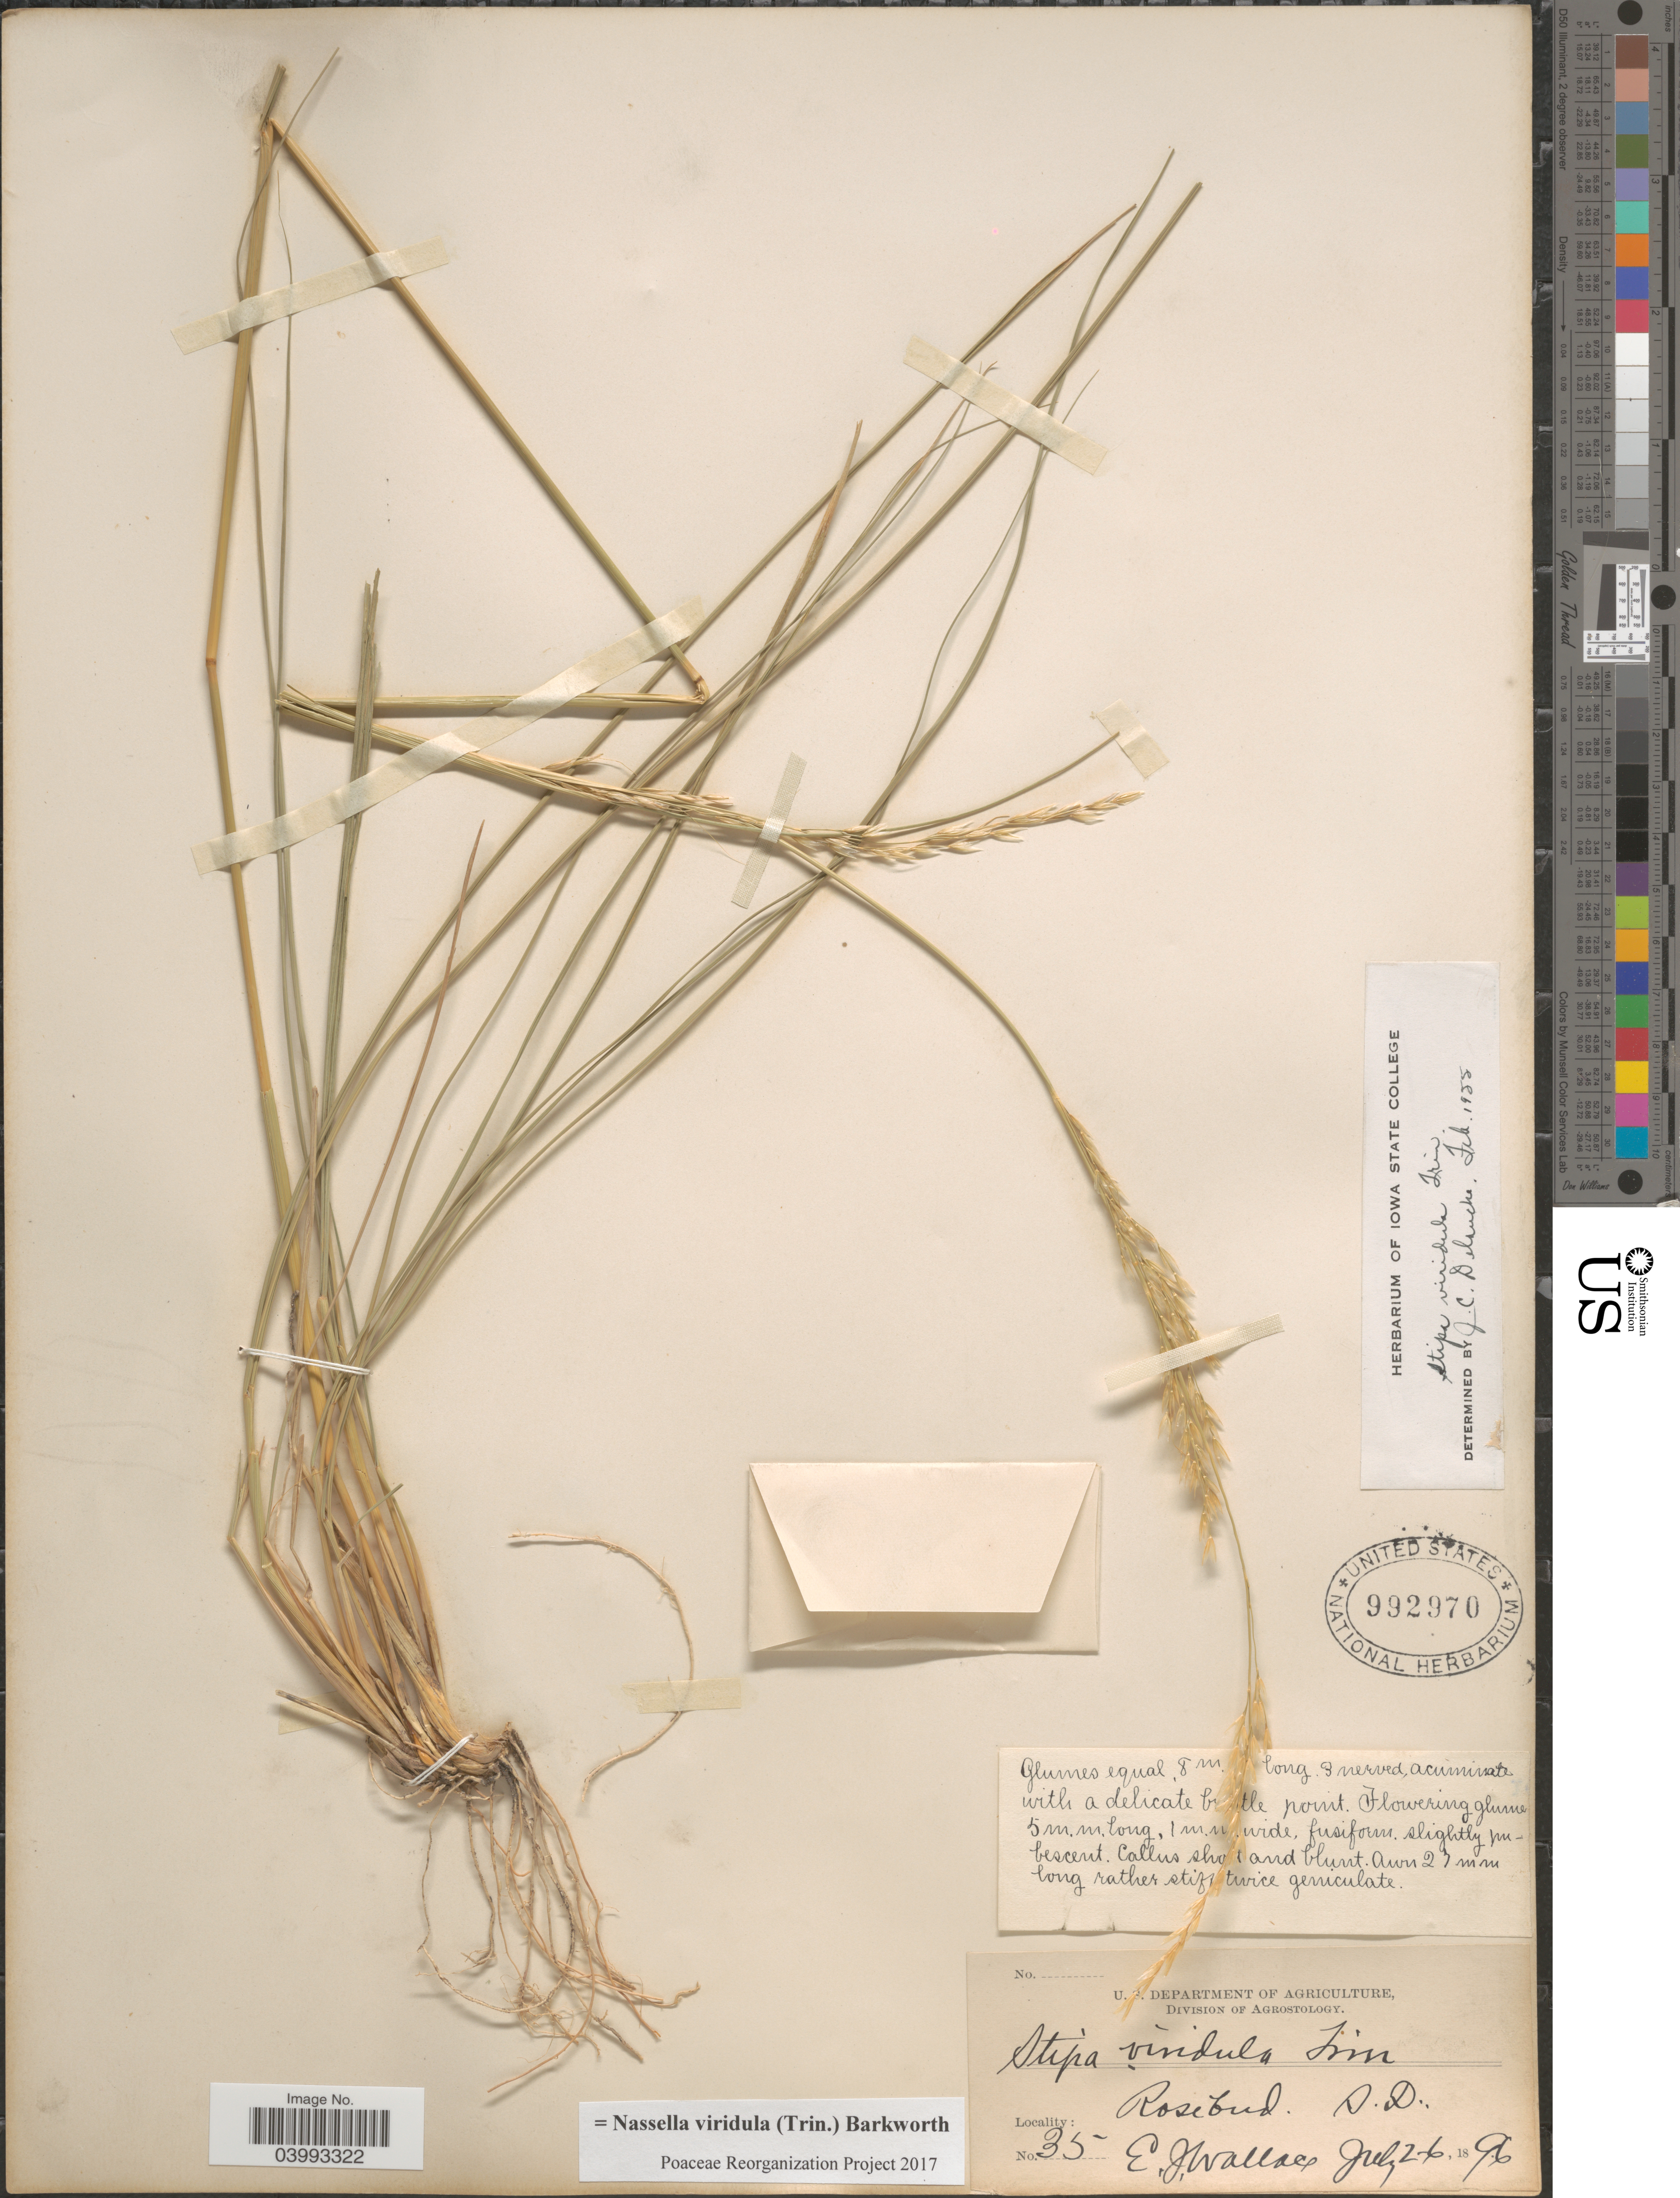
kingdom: Plantae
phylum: Tracheophyta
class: Liliopsida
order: Poales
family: Poaceae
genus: Nassella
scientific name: Nassella viridula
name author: (Trin.) Barkworth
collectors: E. J. Wallace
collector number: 35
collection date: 1896-07-26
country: United States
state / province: South Dakota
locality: Rosebud.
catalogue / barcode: US 992970